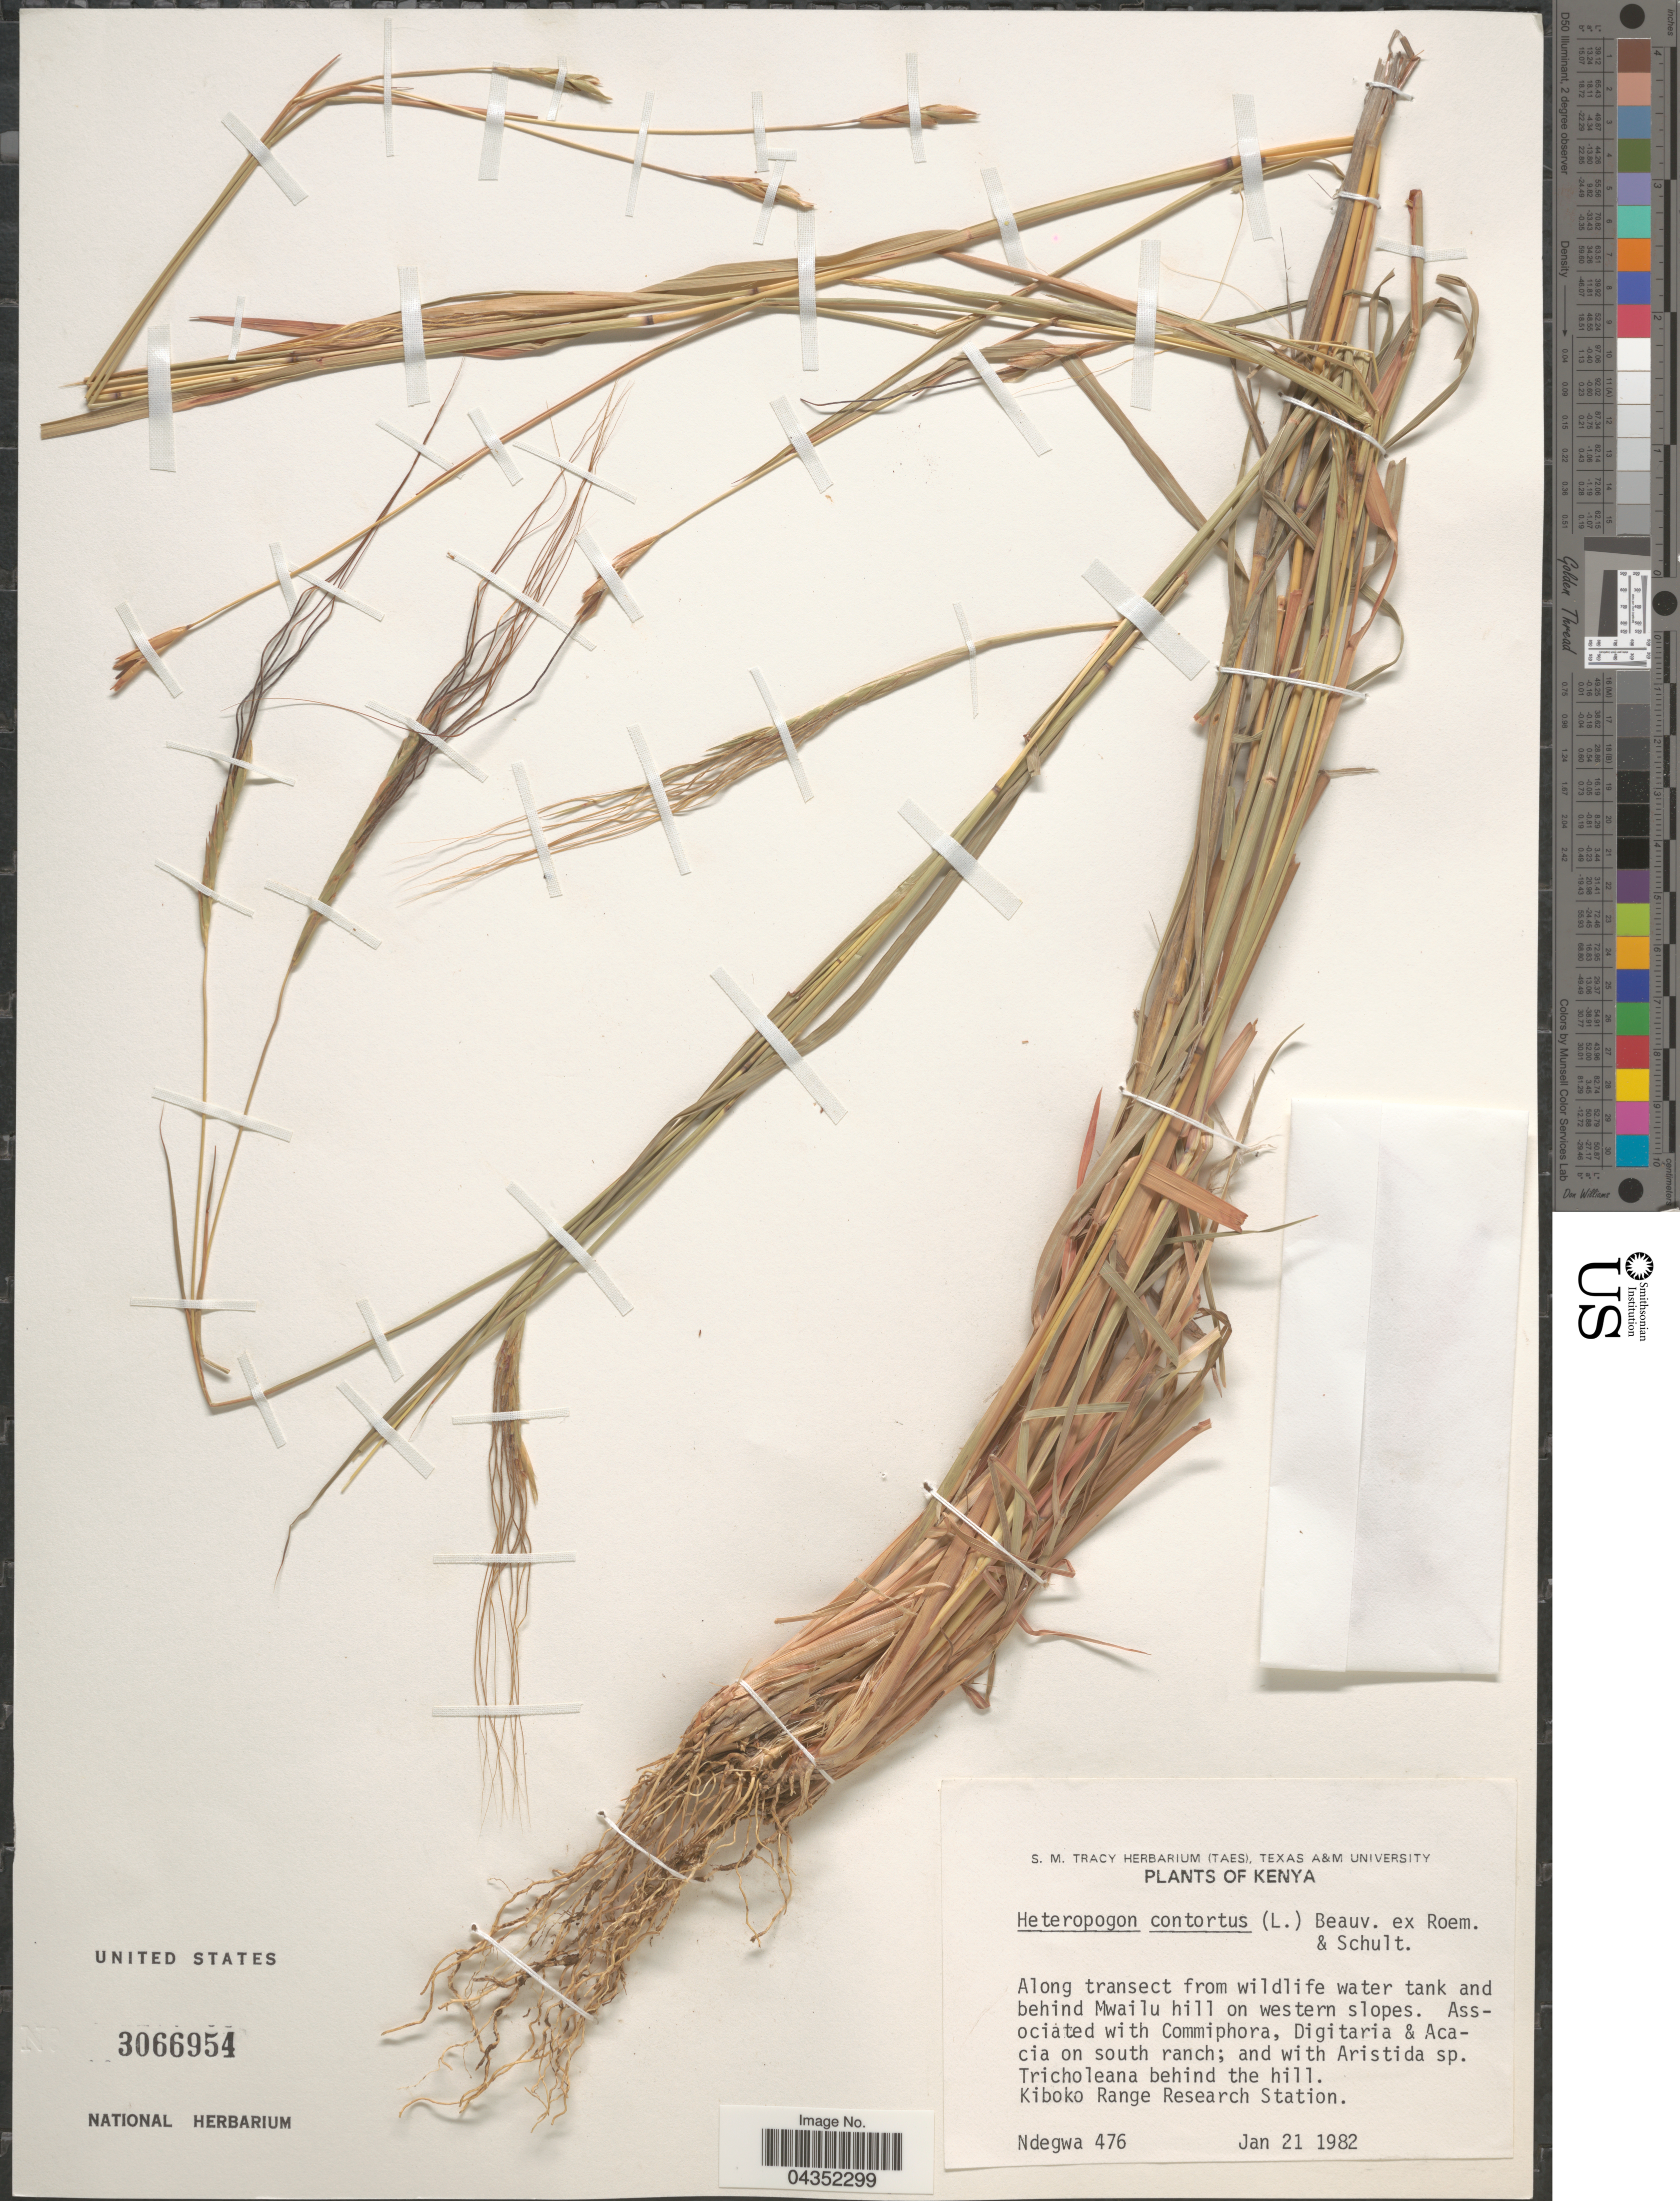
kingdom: Plantae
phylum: Tracheophyta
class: Liliopsida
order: Poales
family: Poaceae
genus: Heteropogon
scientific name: Heteropogon contortus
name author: (L.) P. Beauv. ex Roem. & Schult.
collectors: -. Ndegwa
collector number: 476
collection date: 1982-01-21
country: Kenya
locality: Along transect from wildlife water tank and behind Mwailu hill on western slopes. Tricholeana behind the hill. Kiboko Range Research Station.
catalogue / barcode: US 3066954